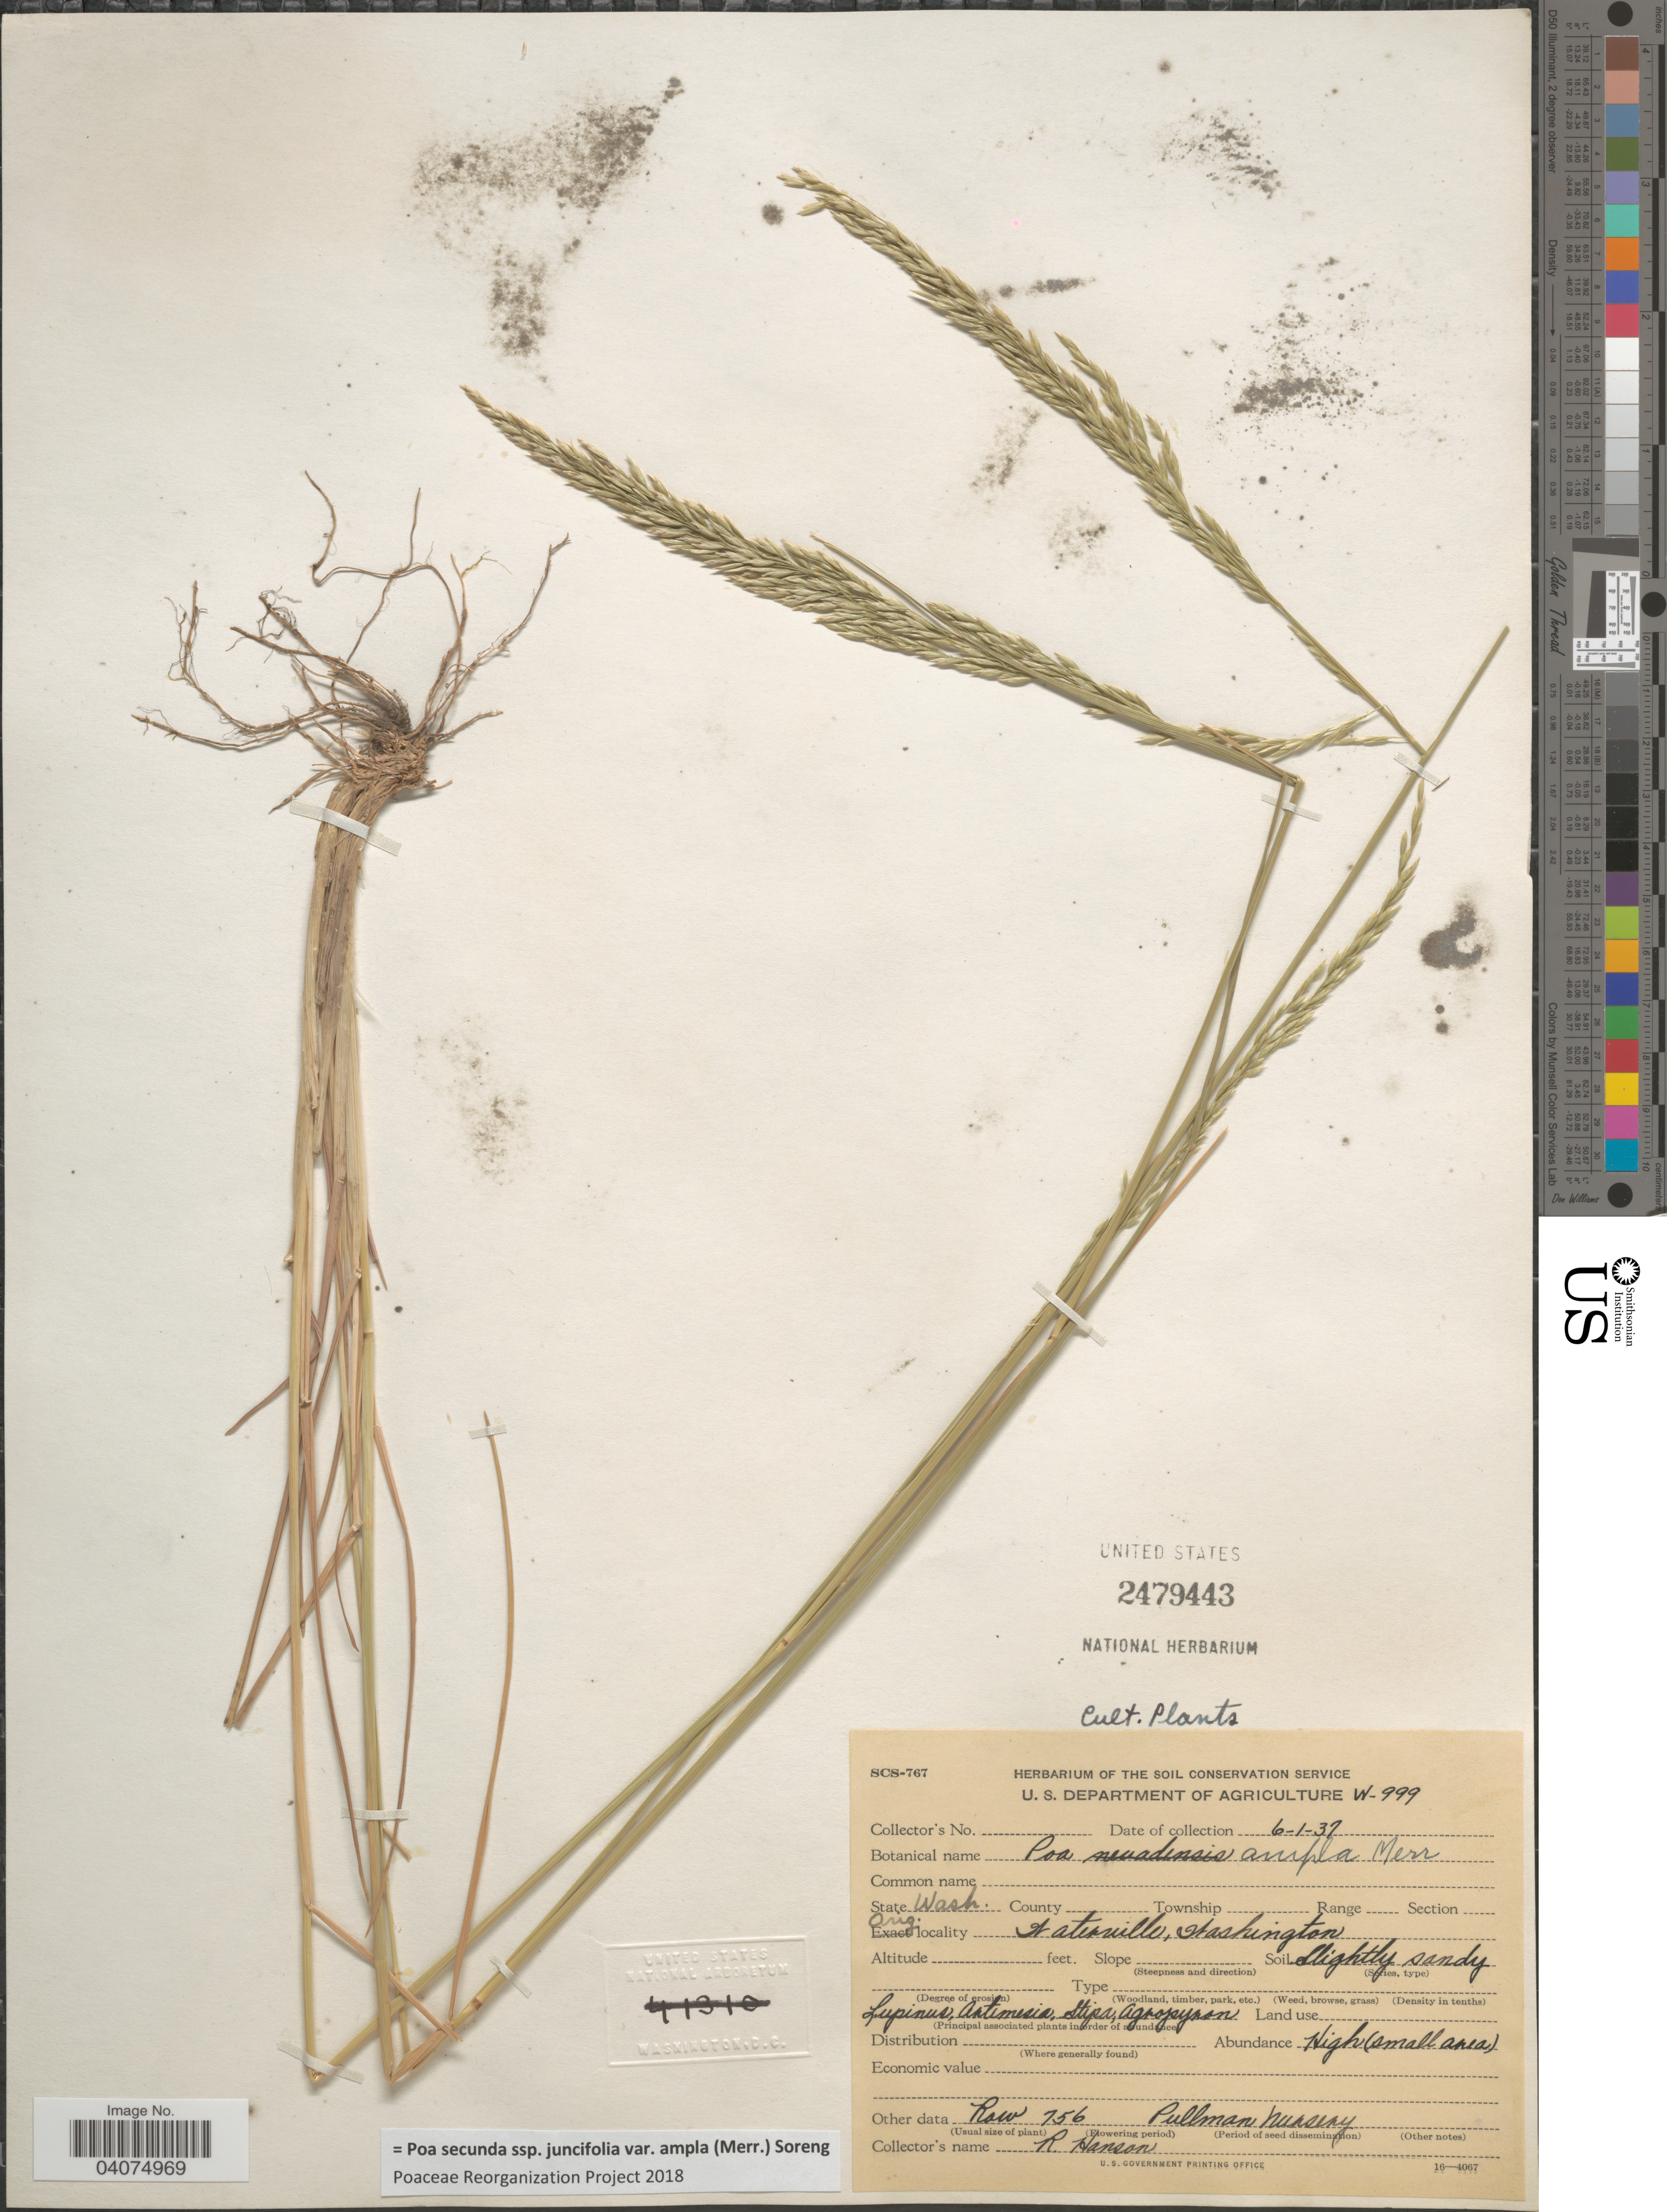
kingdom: Plantae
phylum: Tracheophyta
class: Liliopsida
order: Poales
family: Poaceae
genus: Poa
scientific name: Poa secunda subsp. juncifolia var. ampla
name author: (Merr.) Soreng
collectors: R. Hansen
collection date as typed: Transcribed d/m/y: 1/6/37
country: United States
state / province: Washington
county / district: Whitman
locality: Row 756 Pullman Nursery.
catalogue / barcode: US 2479443